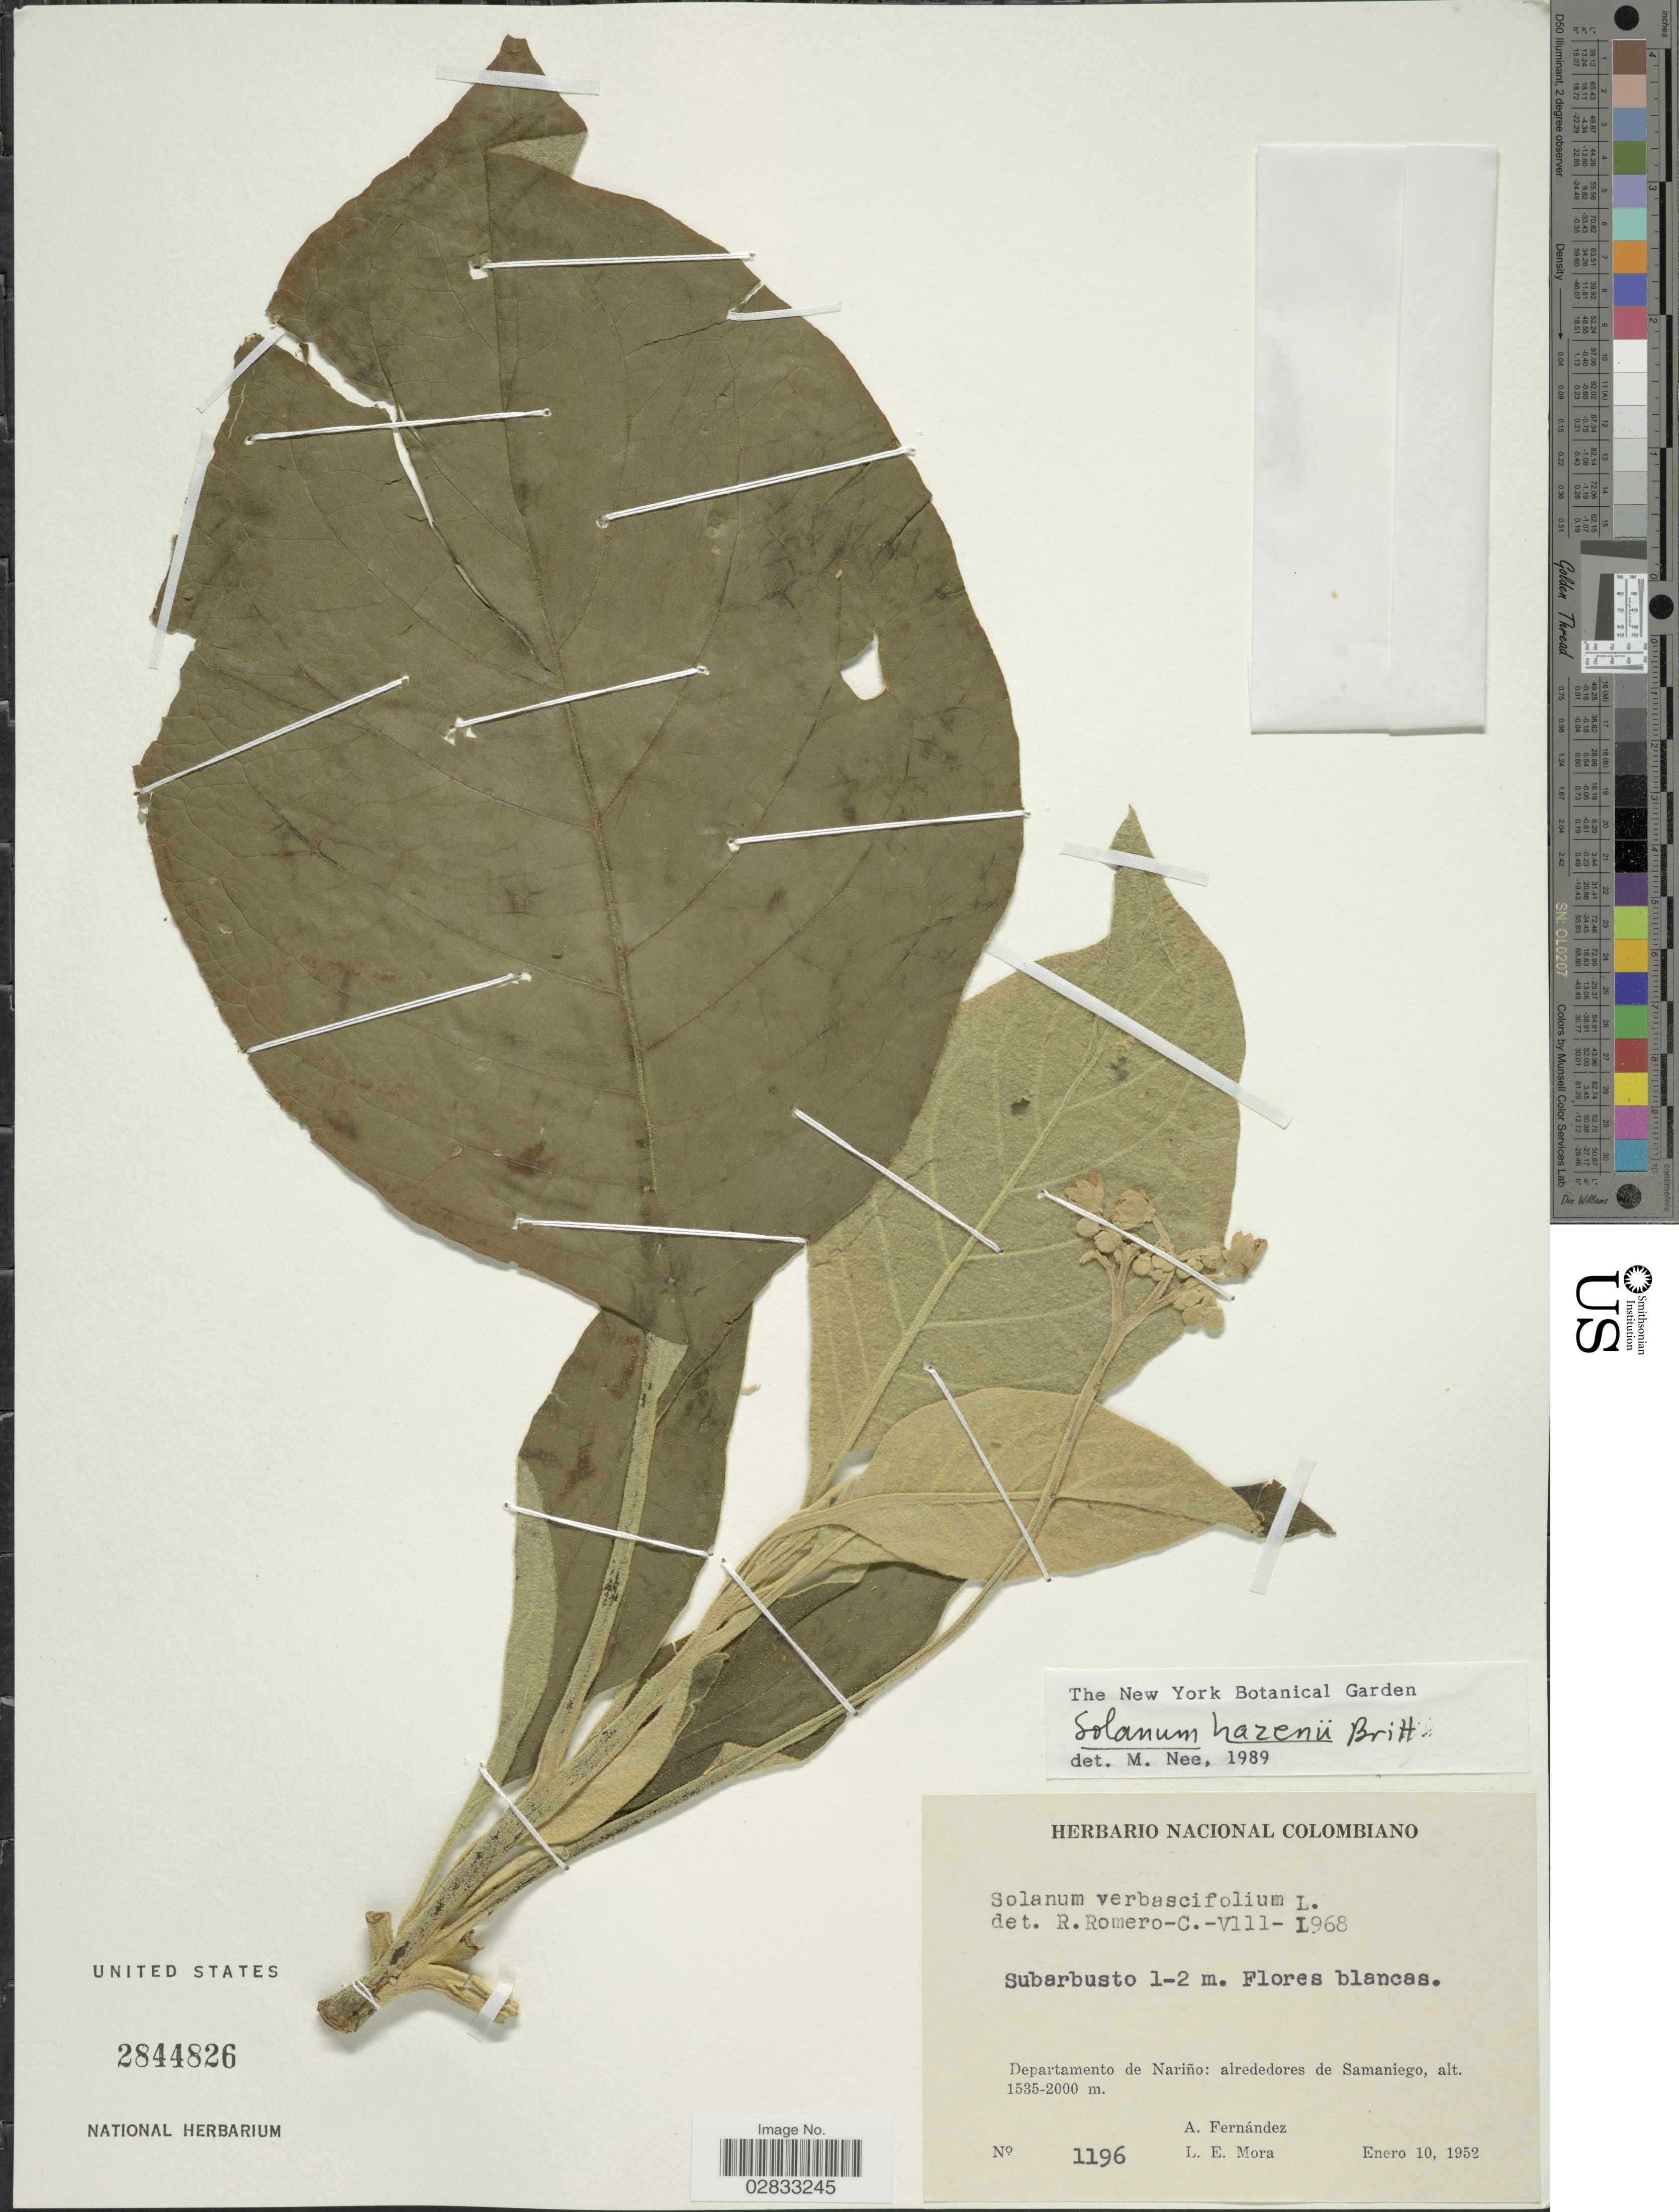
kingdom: Plantae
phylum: Tracheophyta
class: Magnoliopsida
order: Solanales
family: Solanaceae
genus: Solanum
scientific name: Solanum hazenii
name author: Britton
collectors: A. Fernández & L. Mora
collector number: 1196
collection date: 1952-01-10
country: Colombia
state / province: Nariño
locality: Departamento de Nariño: alrededores de Samaniego.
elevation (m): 1535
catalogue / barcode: US 2844826